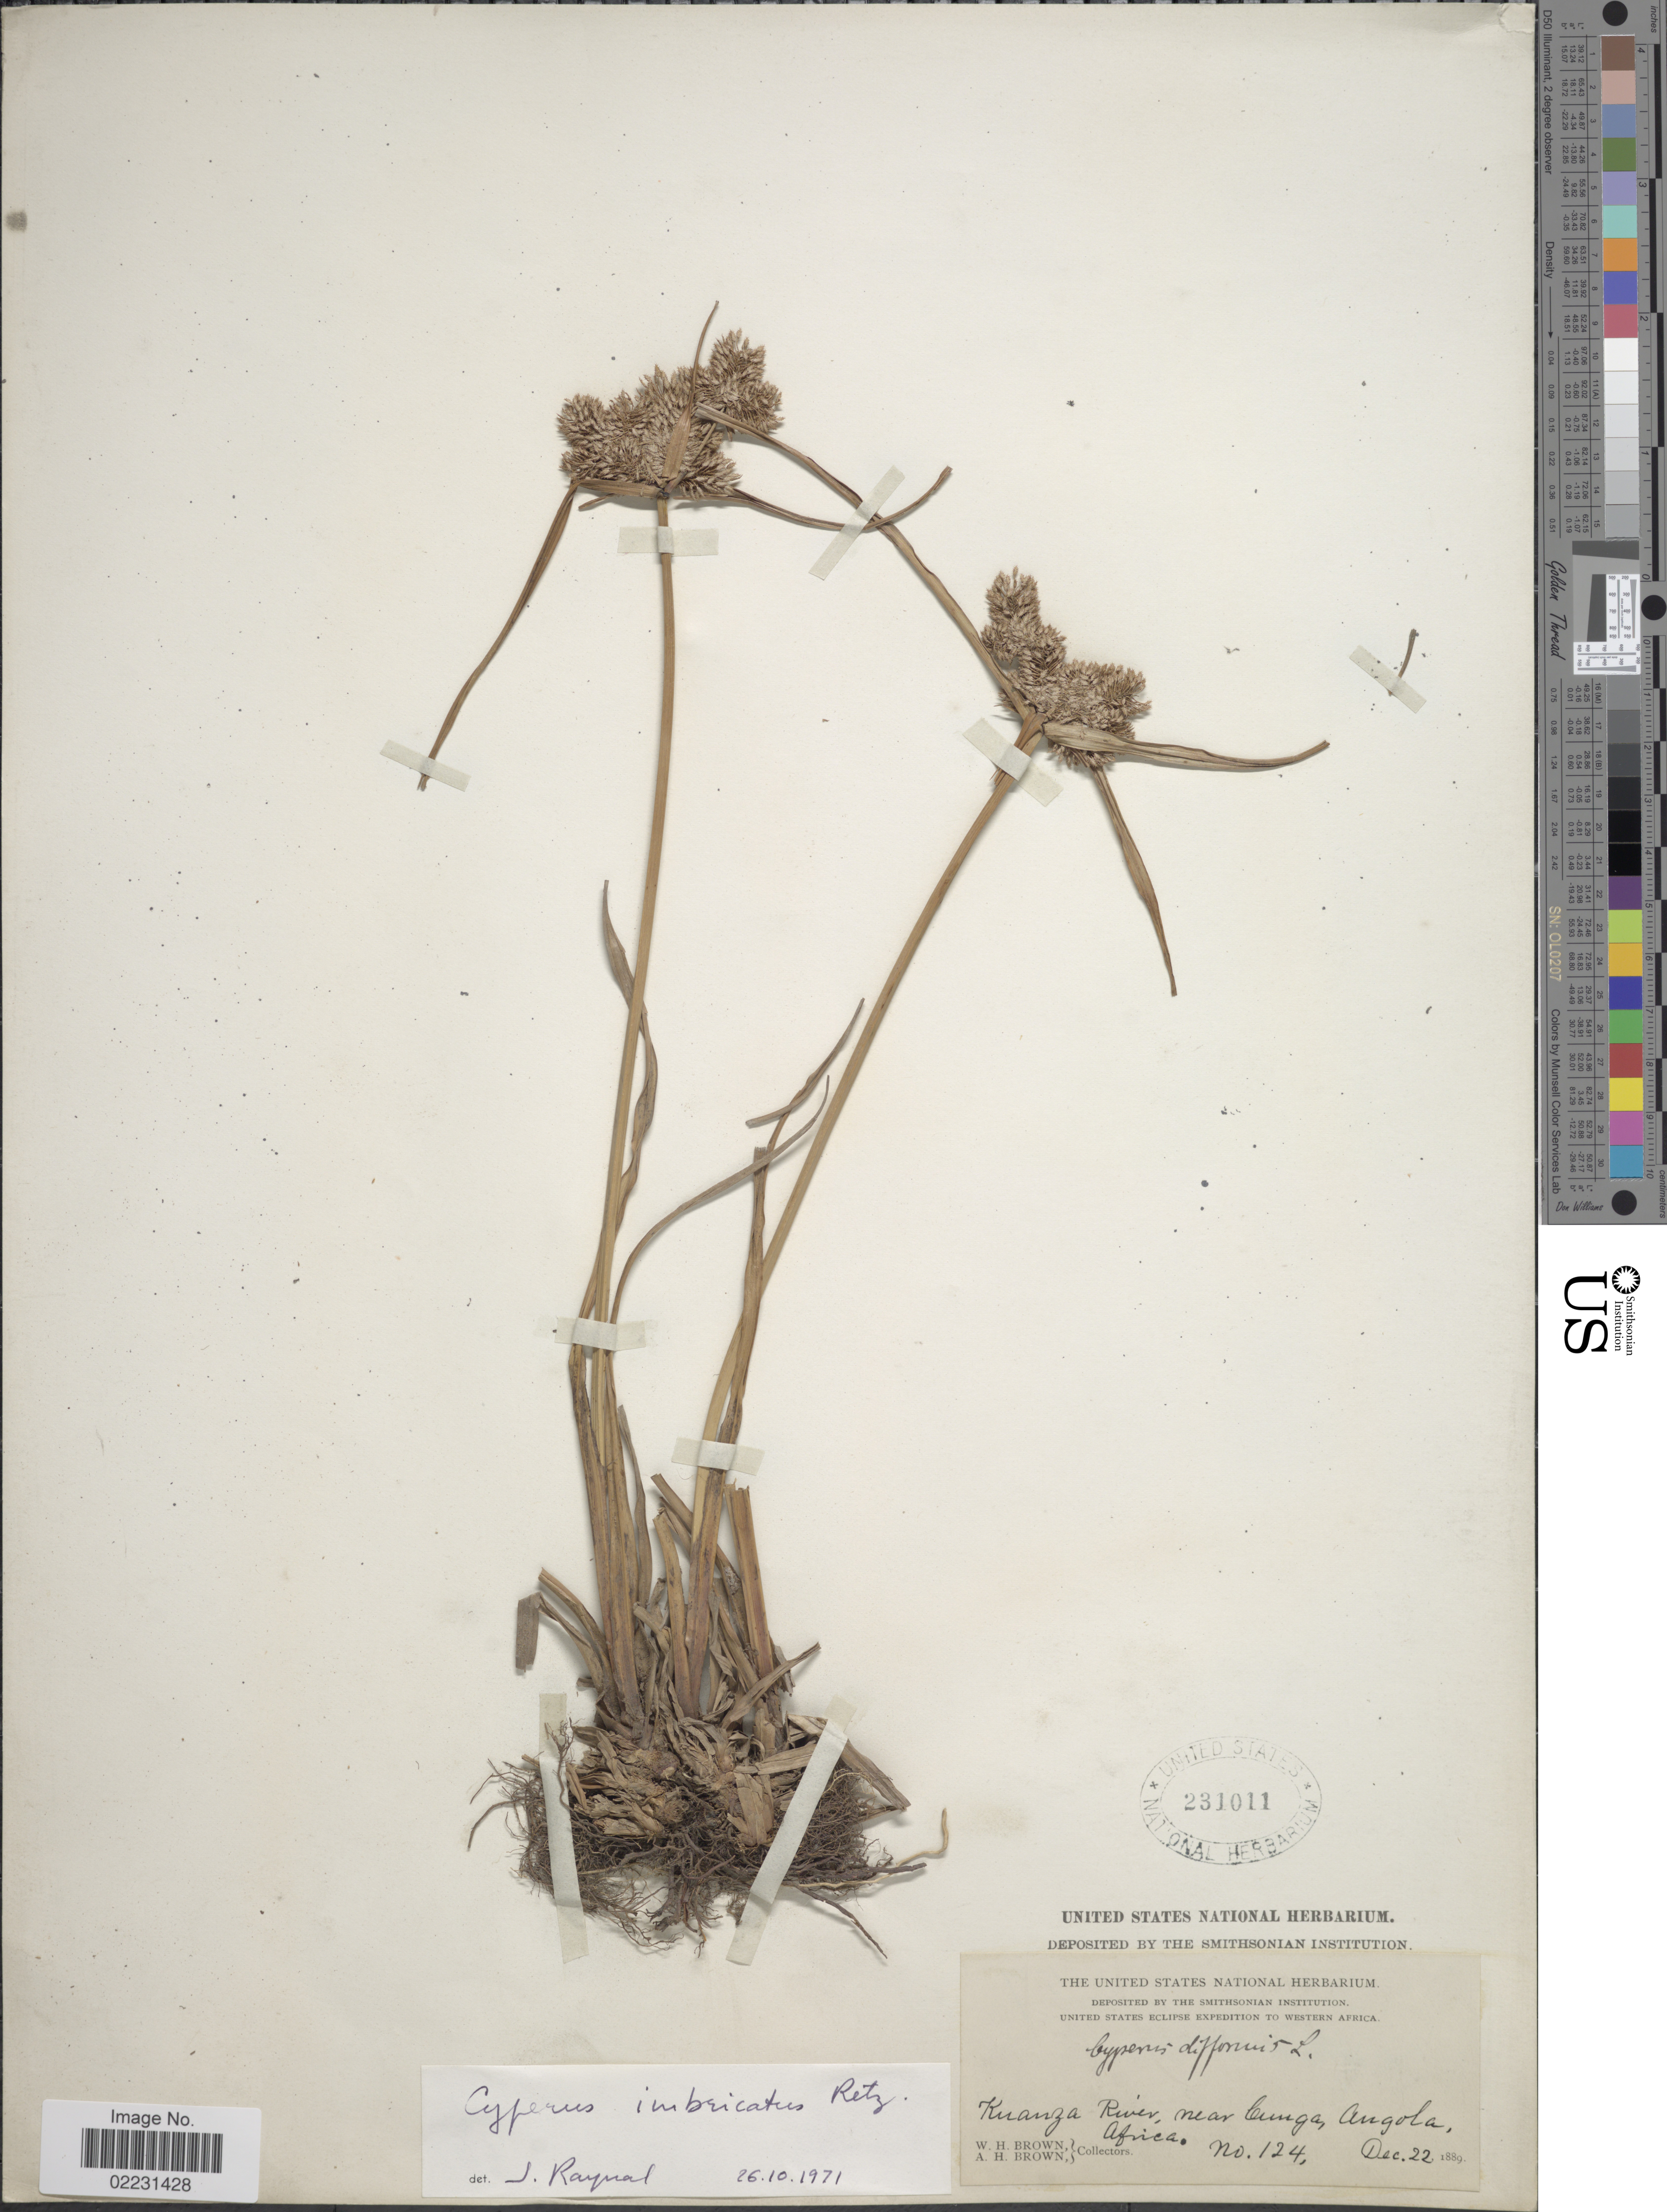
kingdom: Plantae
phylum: Tracheophyta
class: Liliopsida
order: Poales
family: Cyperaceae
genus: Cyperus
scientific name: Cyperus imbricatus Retz.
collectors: W. H. Brown & A. H. Brown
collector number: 124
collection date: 1889-12-22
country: Angola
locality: Kuanza River, near Cunga, Angola. Africa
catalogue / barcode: US 231011